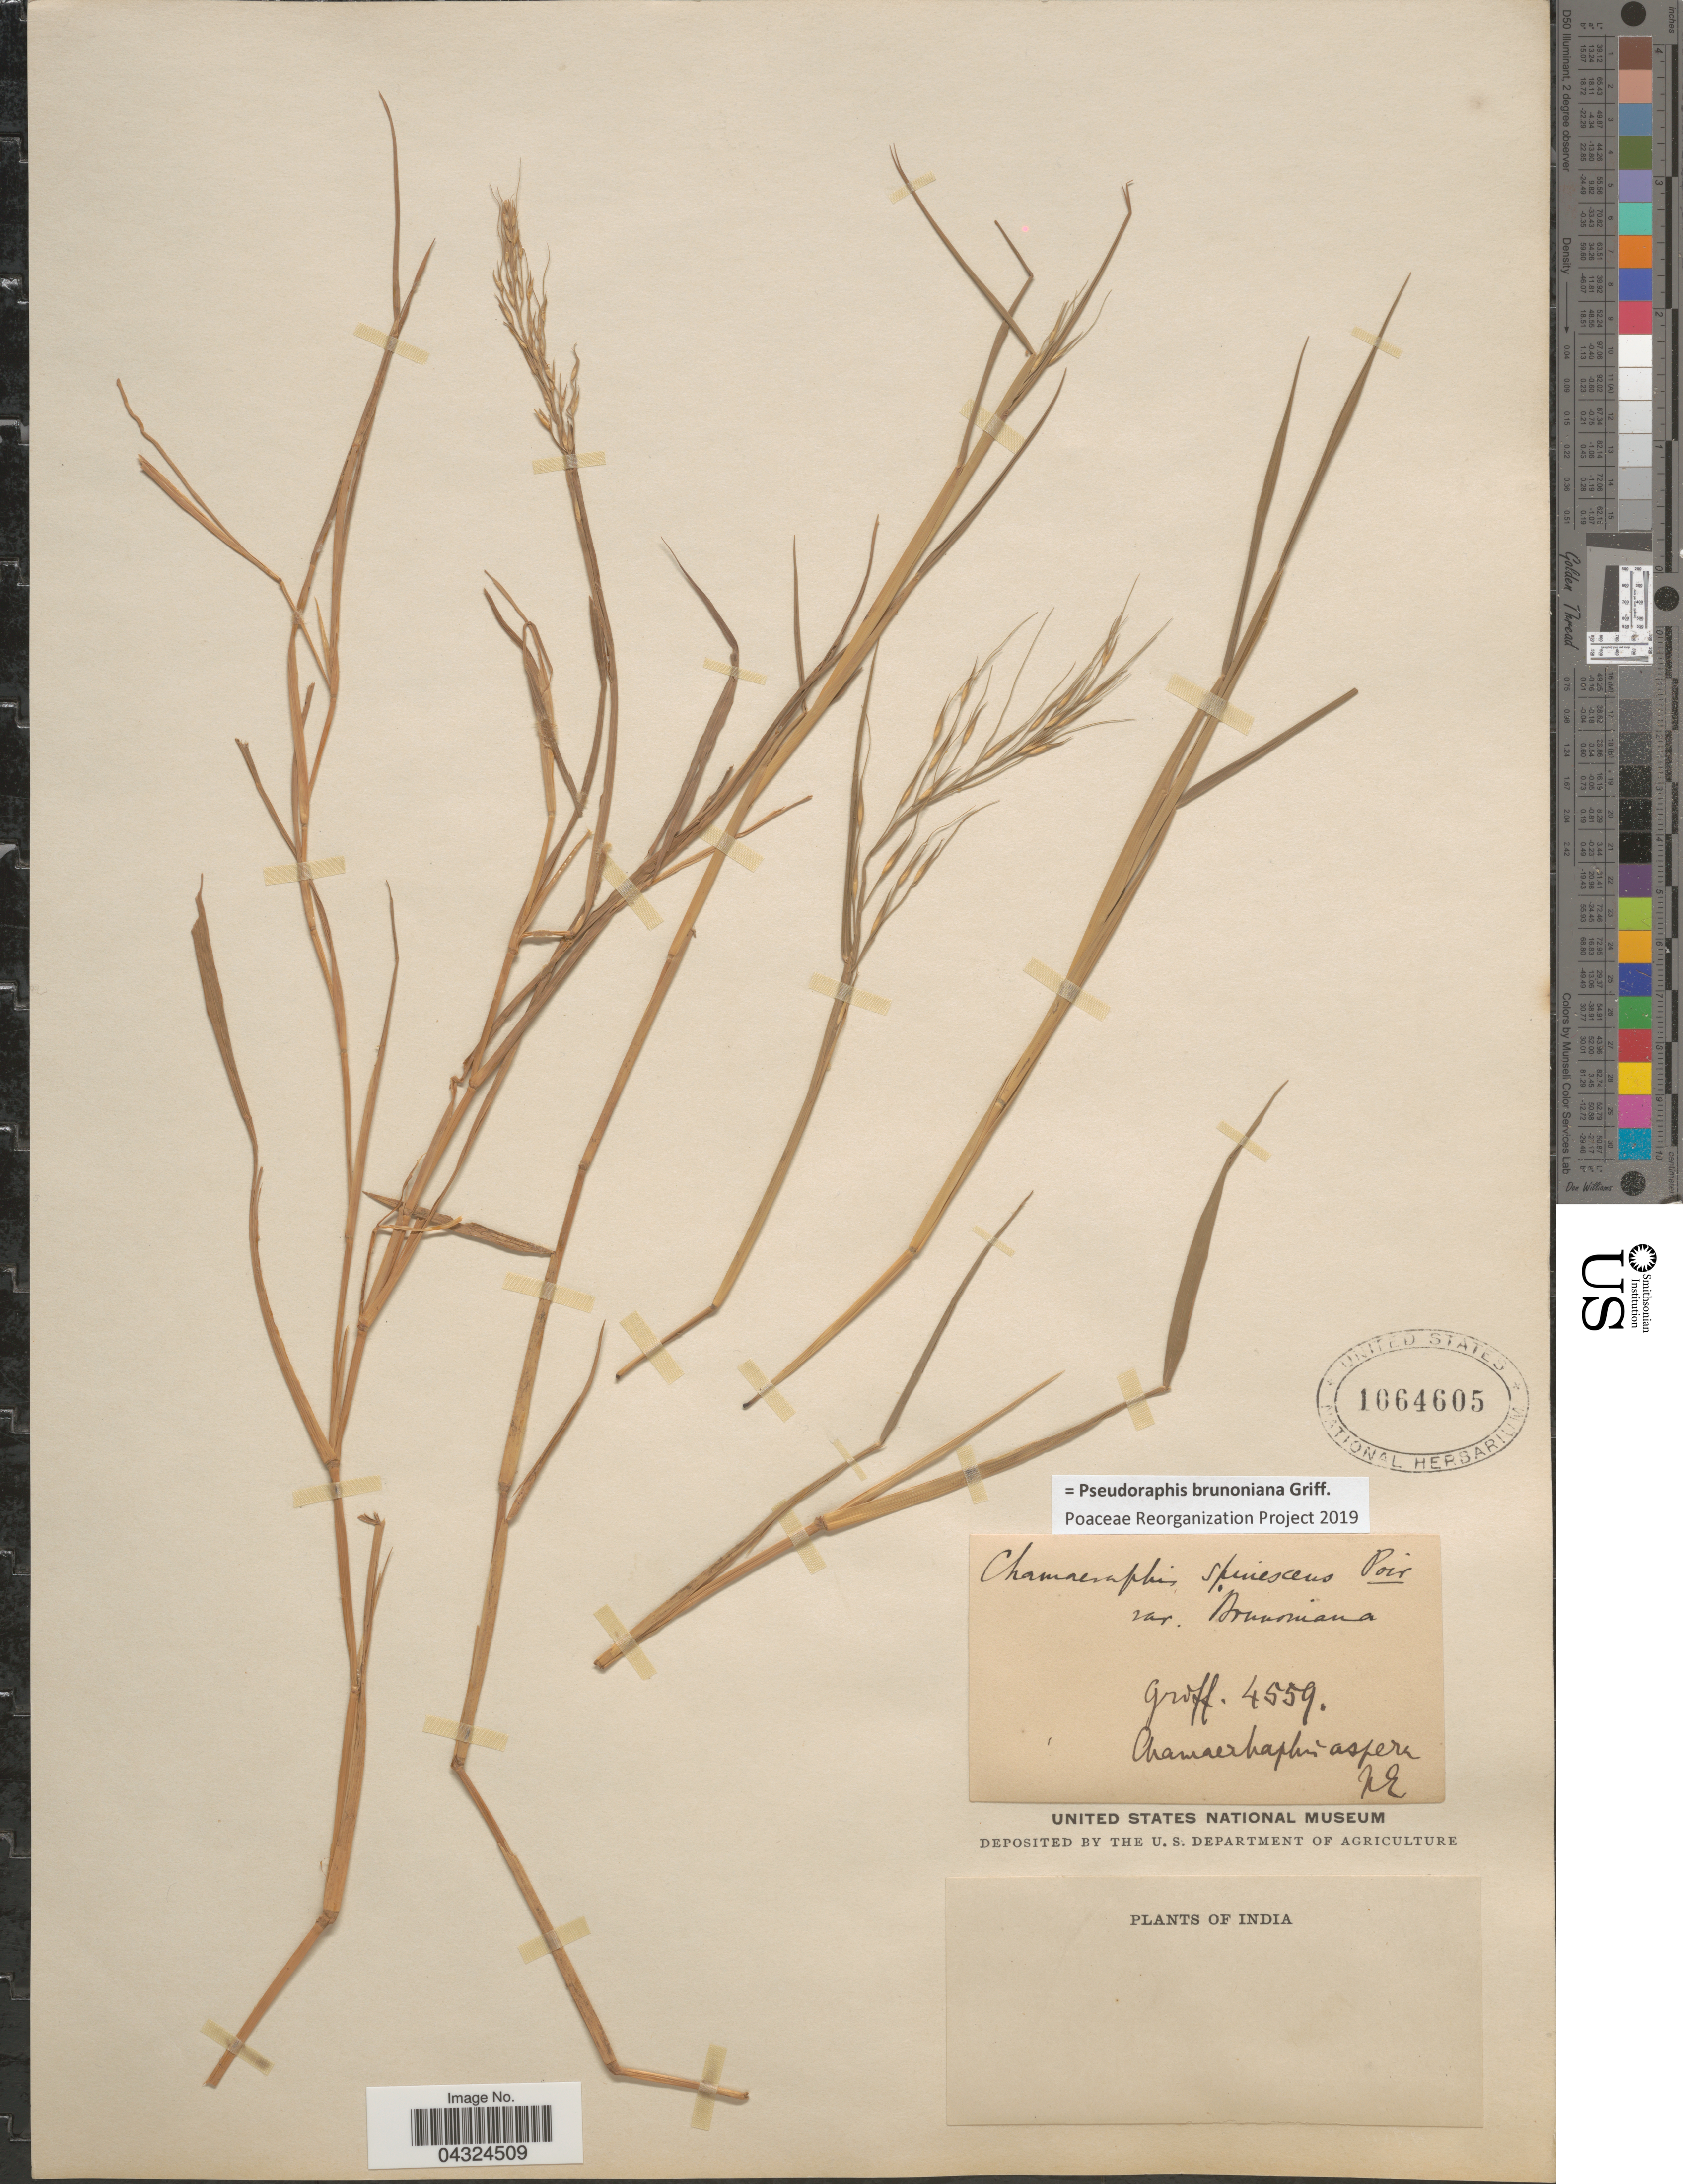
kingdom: Plantae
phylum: Tracheophyta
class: Liliopsida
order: Poales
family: Poaceae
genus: Pseudoraphis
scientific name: Pseudoraphis brunoniana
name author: Griff.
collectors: -- Groff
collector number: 4559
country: India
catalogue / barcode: US 1064605